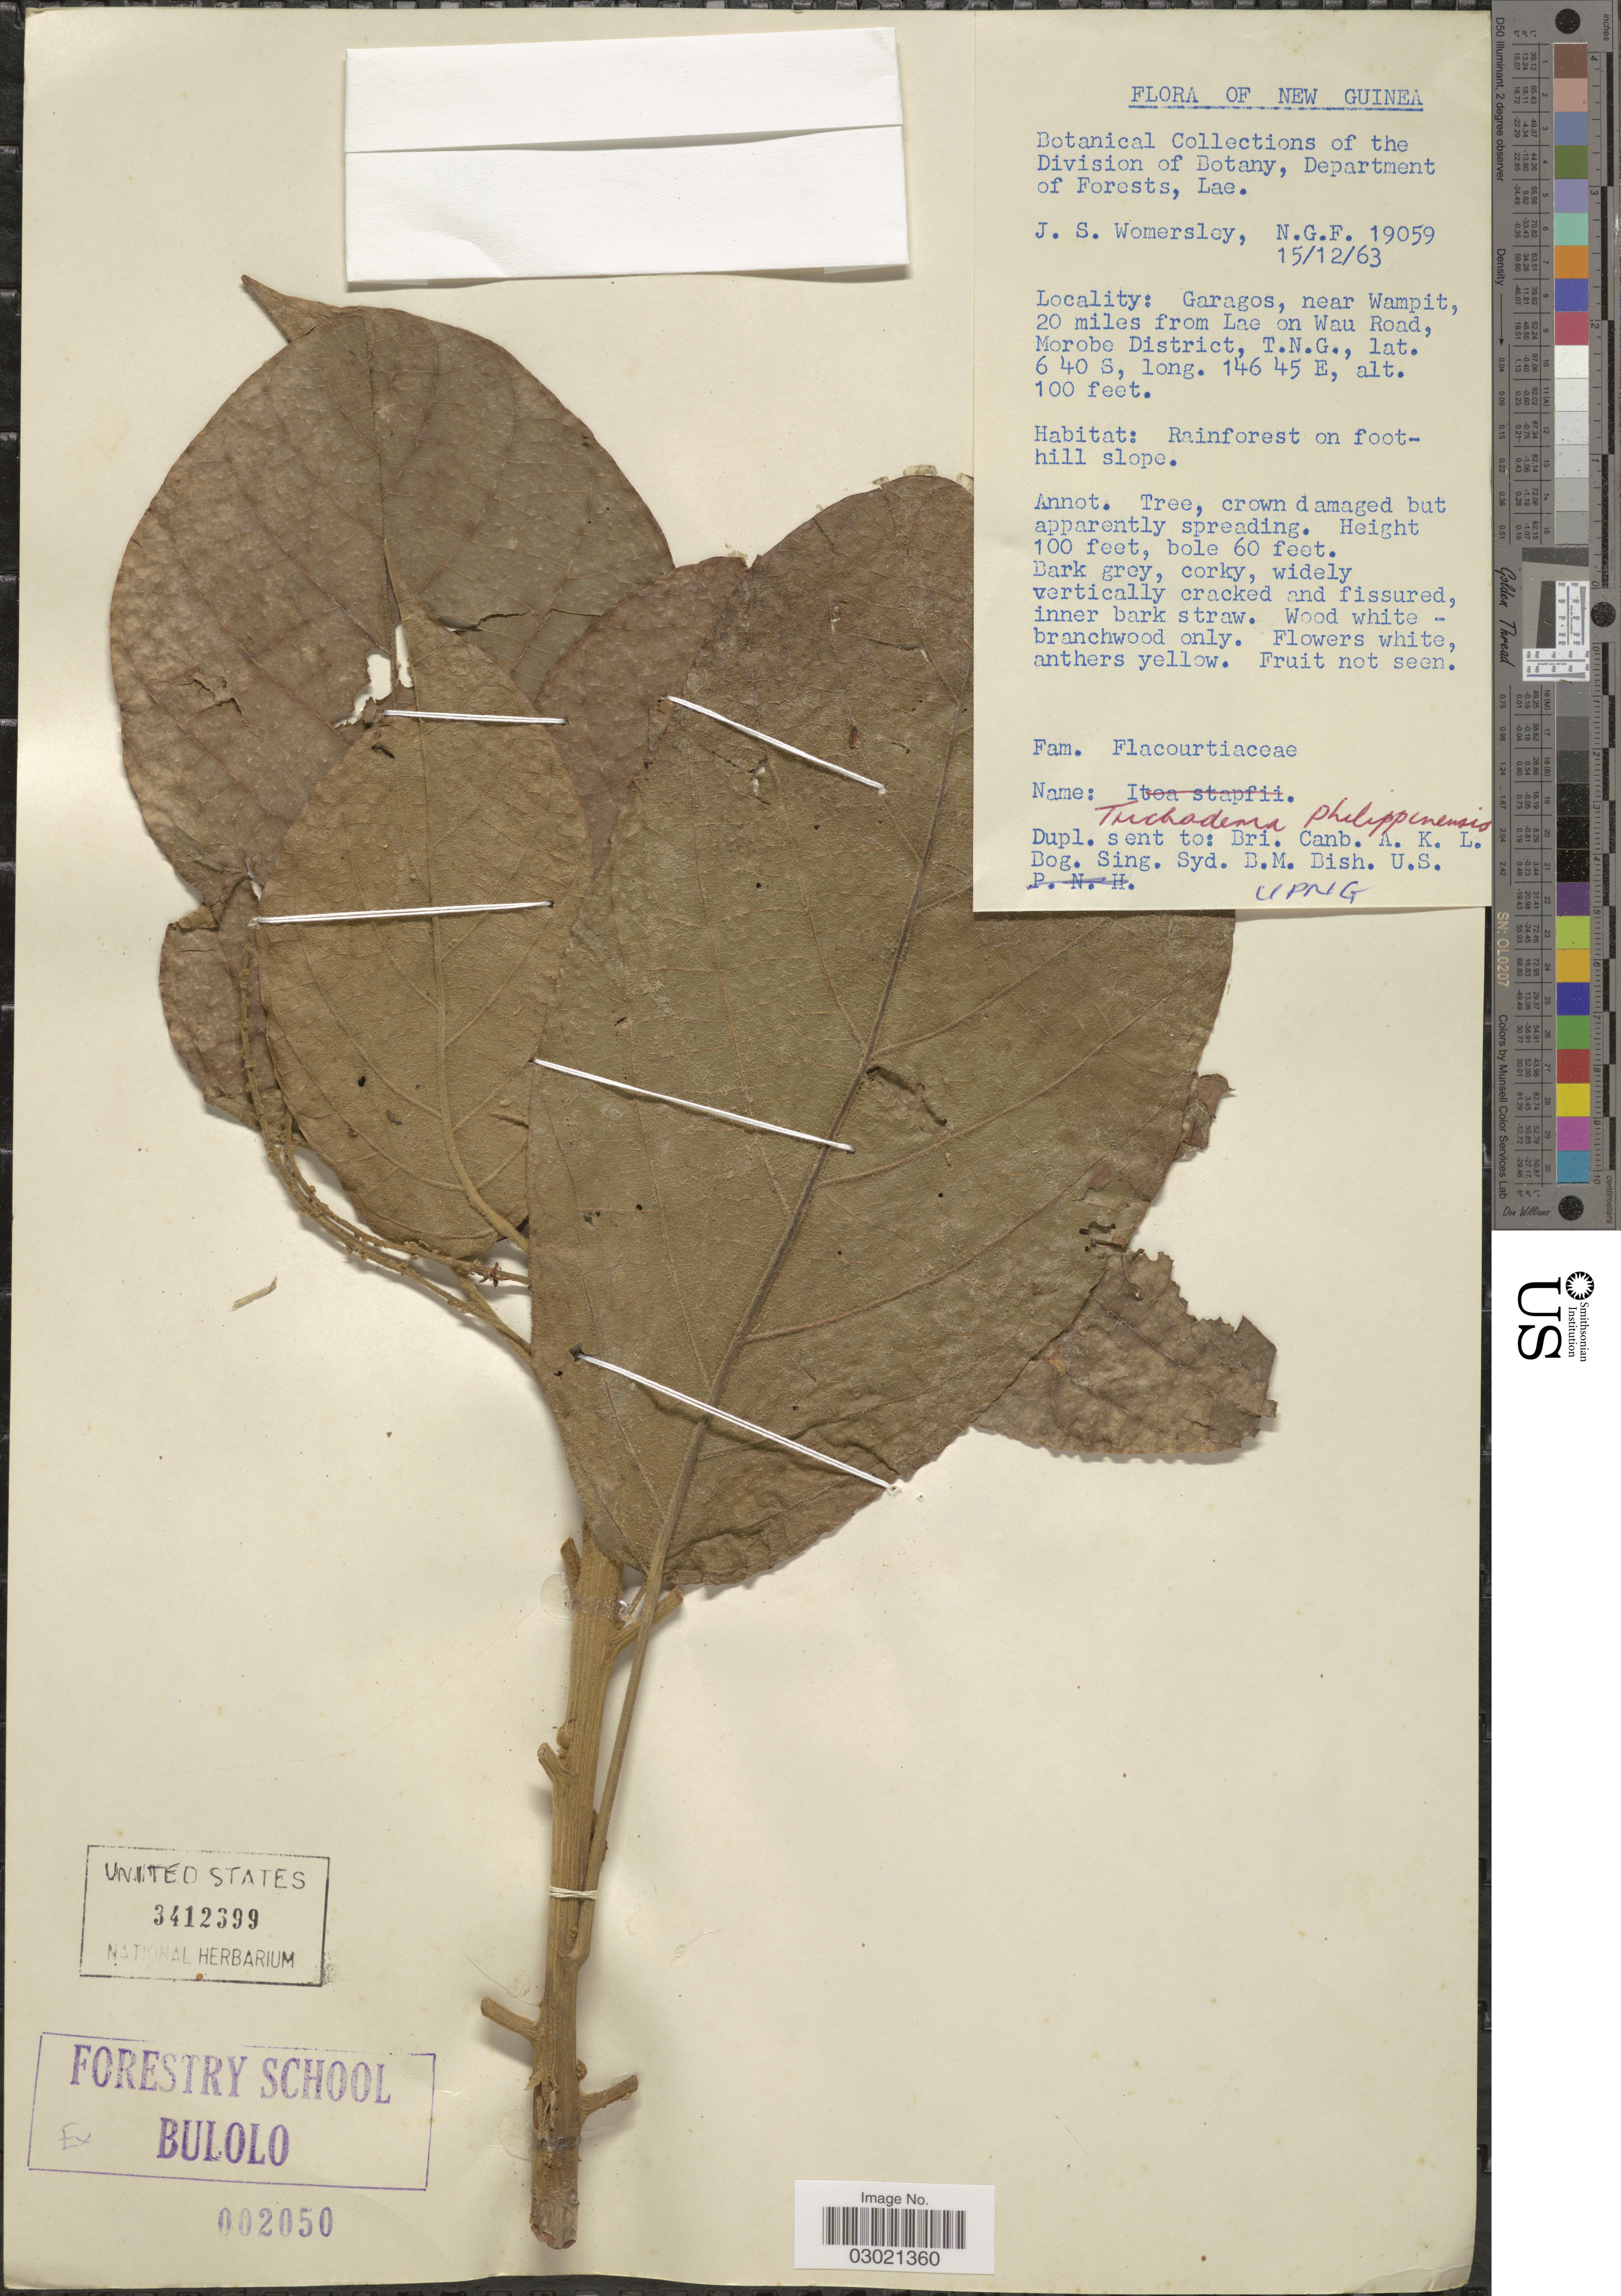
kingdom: Plantae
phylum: Tracheophyta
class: Magnoliopsida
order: Malpighiales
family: Achariaceae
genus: Trichadenia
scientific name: Trichadenia philippinensis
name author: Merr.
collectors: J. S. Womersley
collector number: N.G.F. 19059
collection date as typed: Transcribed d/m/y: 15/12/63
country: Papua New Guinea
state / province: Morobe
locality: New Guinea. Garagos, near Wampit, 20 miles from Lae on Wau Road, Morobe District, T.N.G.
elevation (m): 30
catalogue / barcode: US 3412399